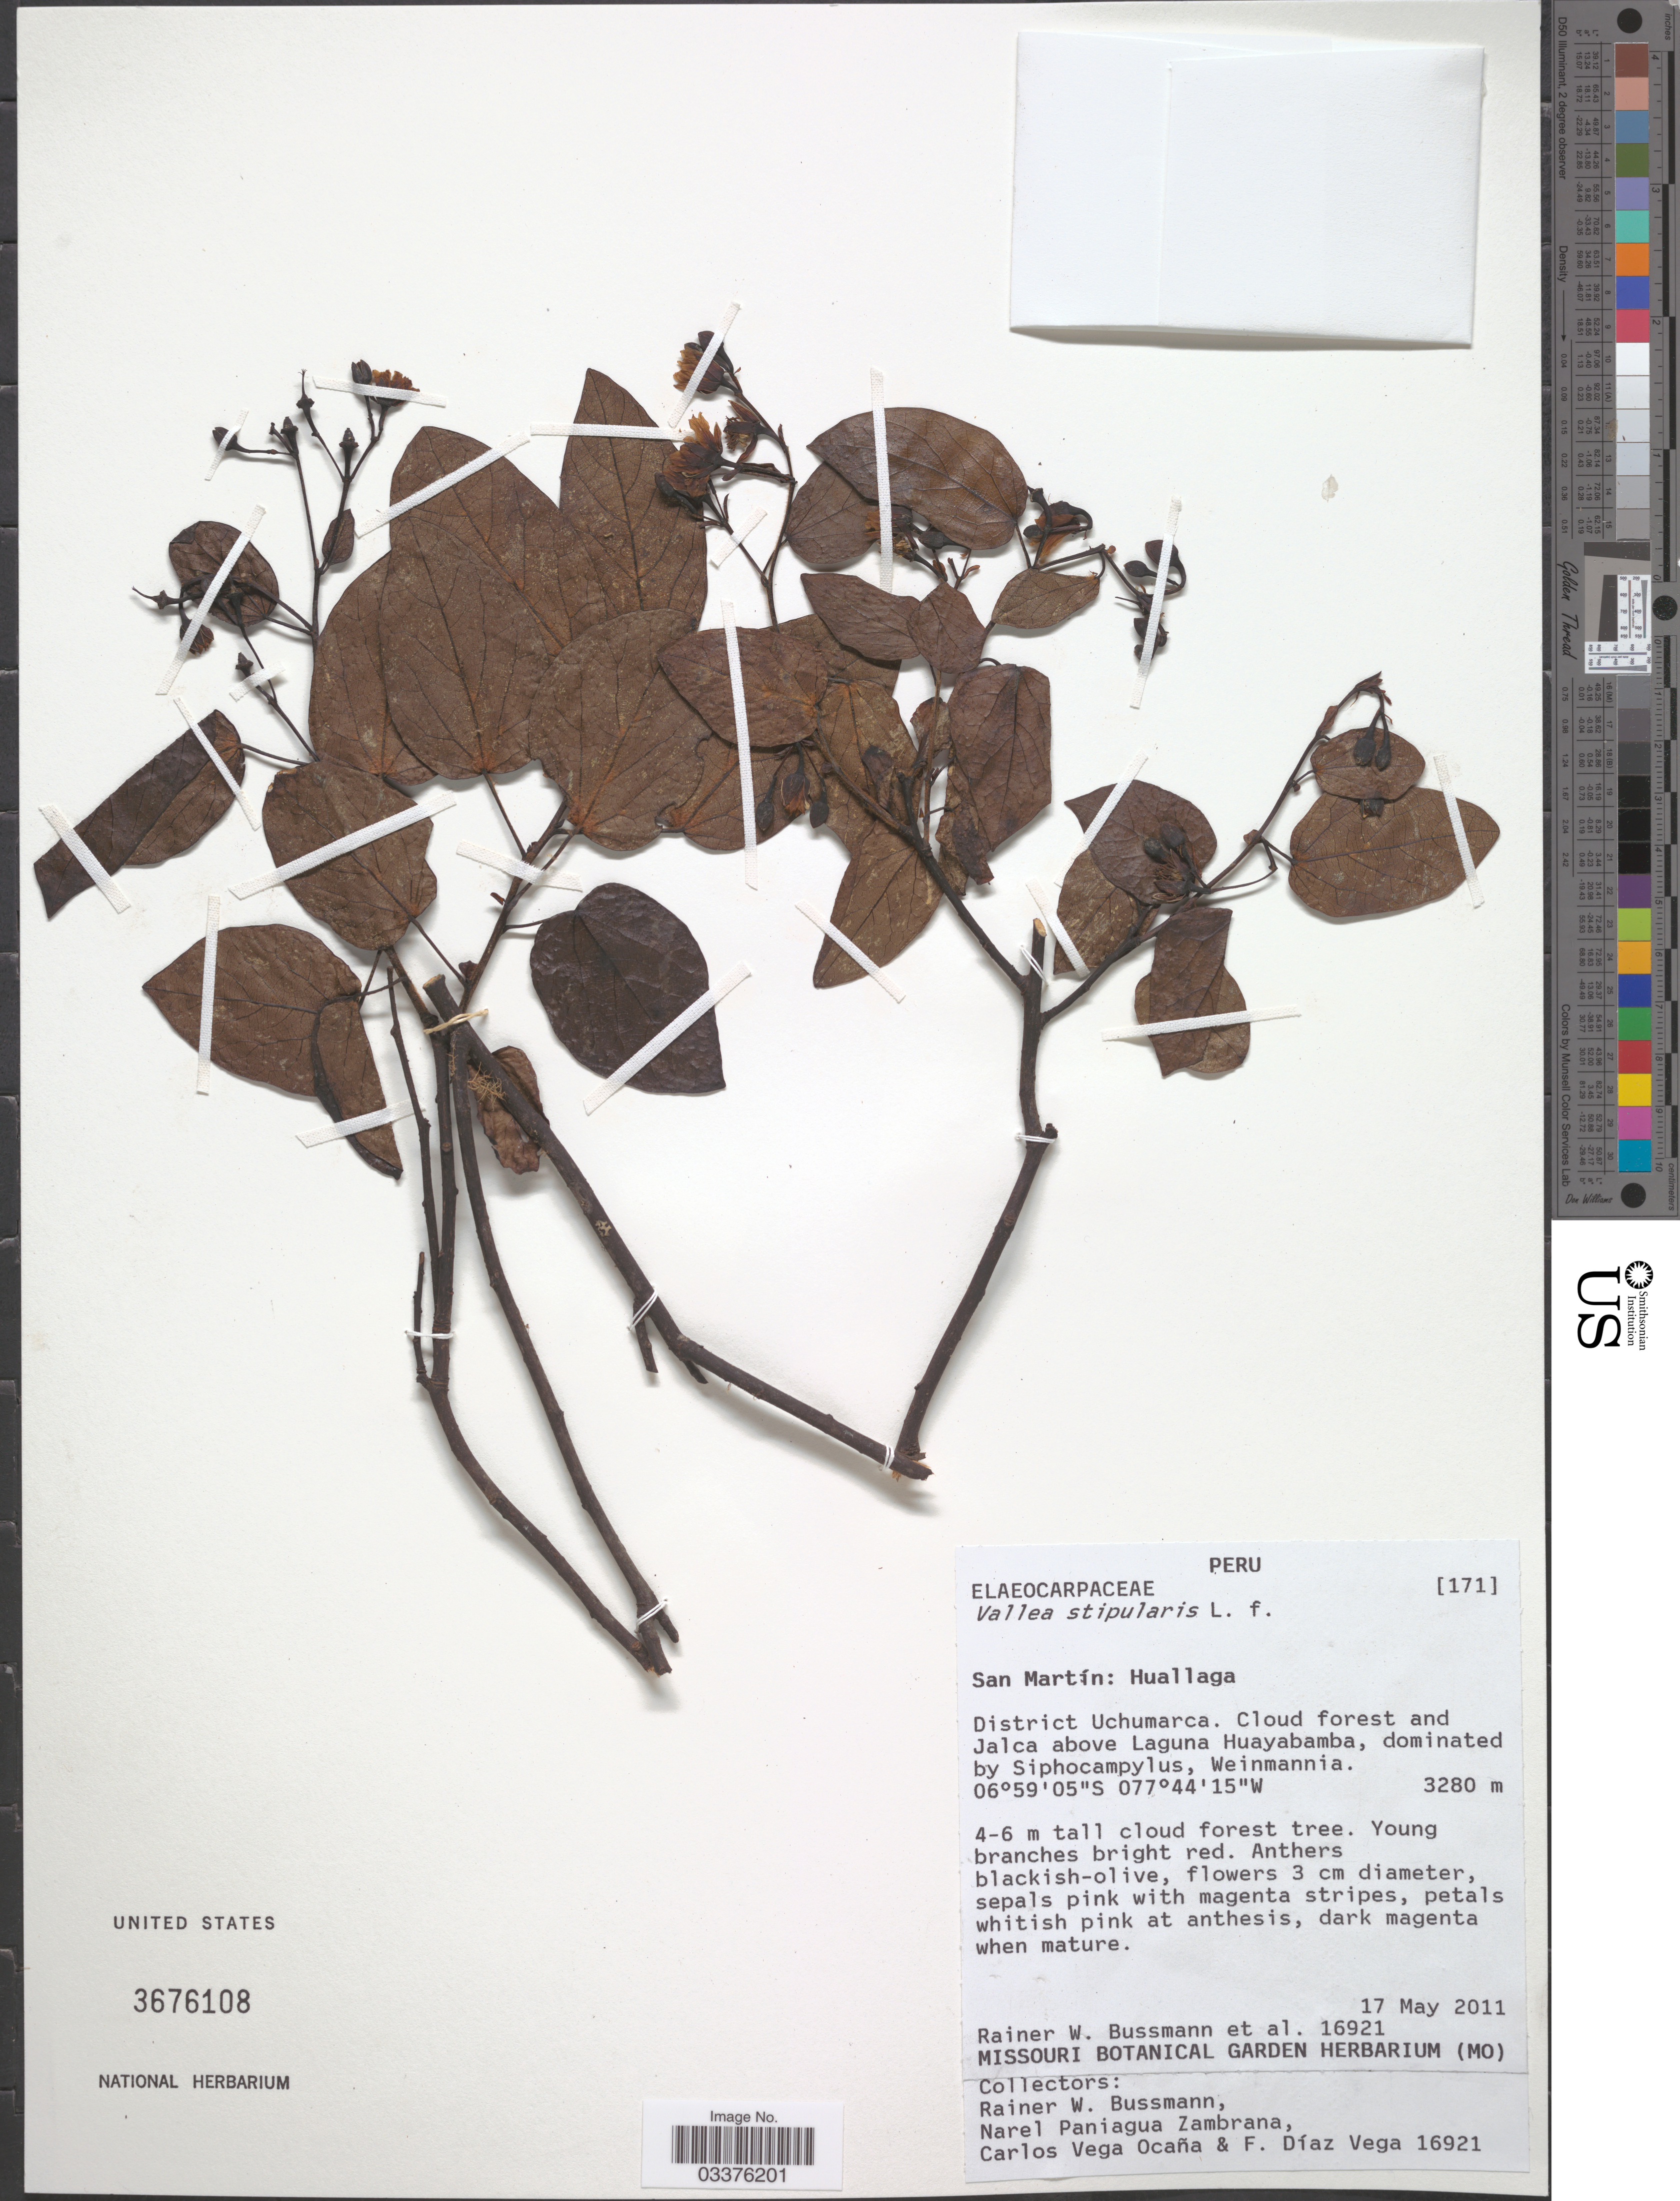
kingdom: Plantae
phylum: Tracheophyta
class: Magnoliopsida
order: Oxalidales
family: Elaeocarpaceae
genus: Vallea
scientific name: Vallea stipularis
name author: L. f.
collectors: R. W. Bussmann, N. Zambrana, C. Vega Ocaña & F. Vega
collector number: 16921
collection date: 2011-05-17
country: Peru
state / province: San Martín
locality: Huallaga, District Uchumarca. Cloud forest and Jalca above Laguna Huayabamba.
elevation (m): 3280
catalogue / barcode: US 3676108